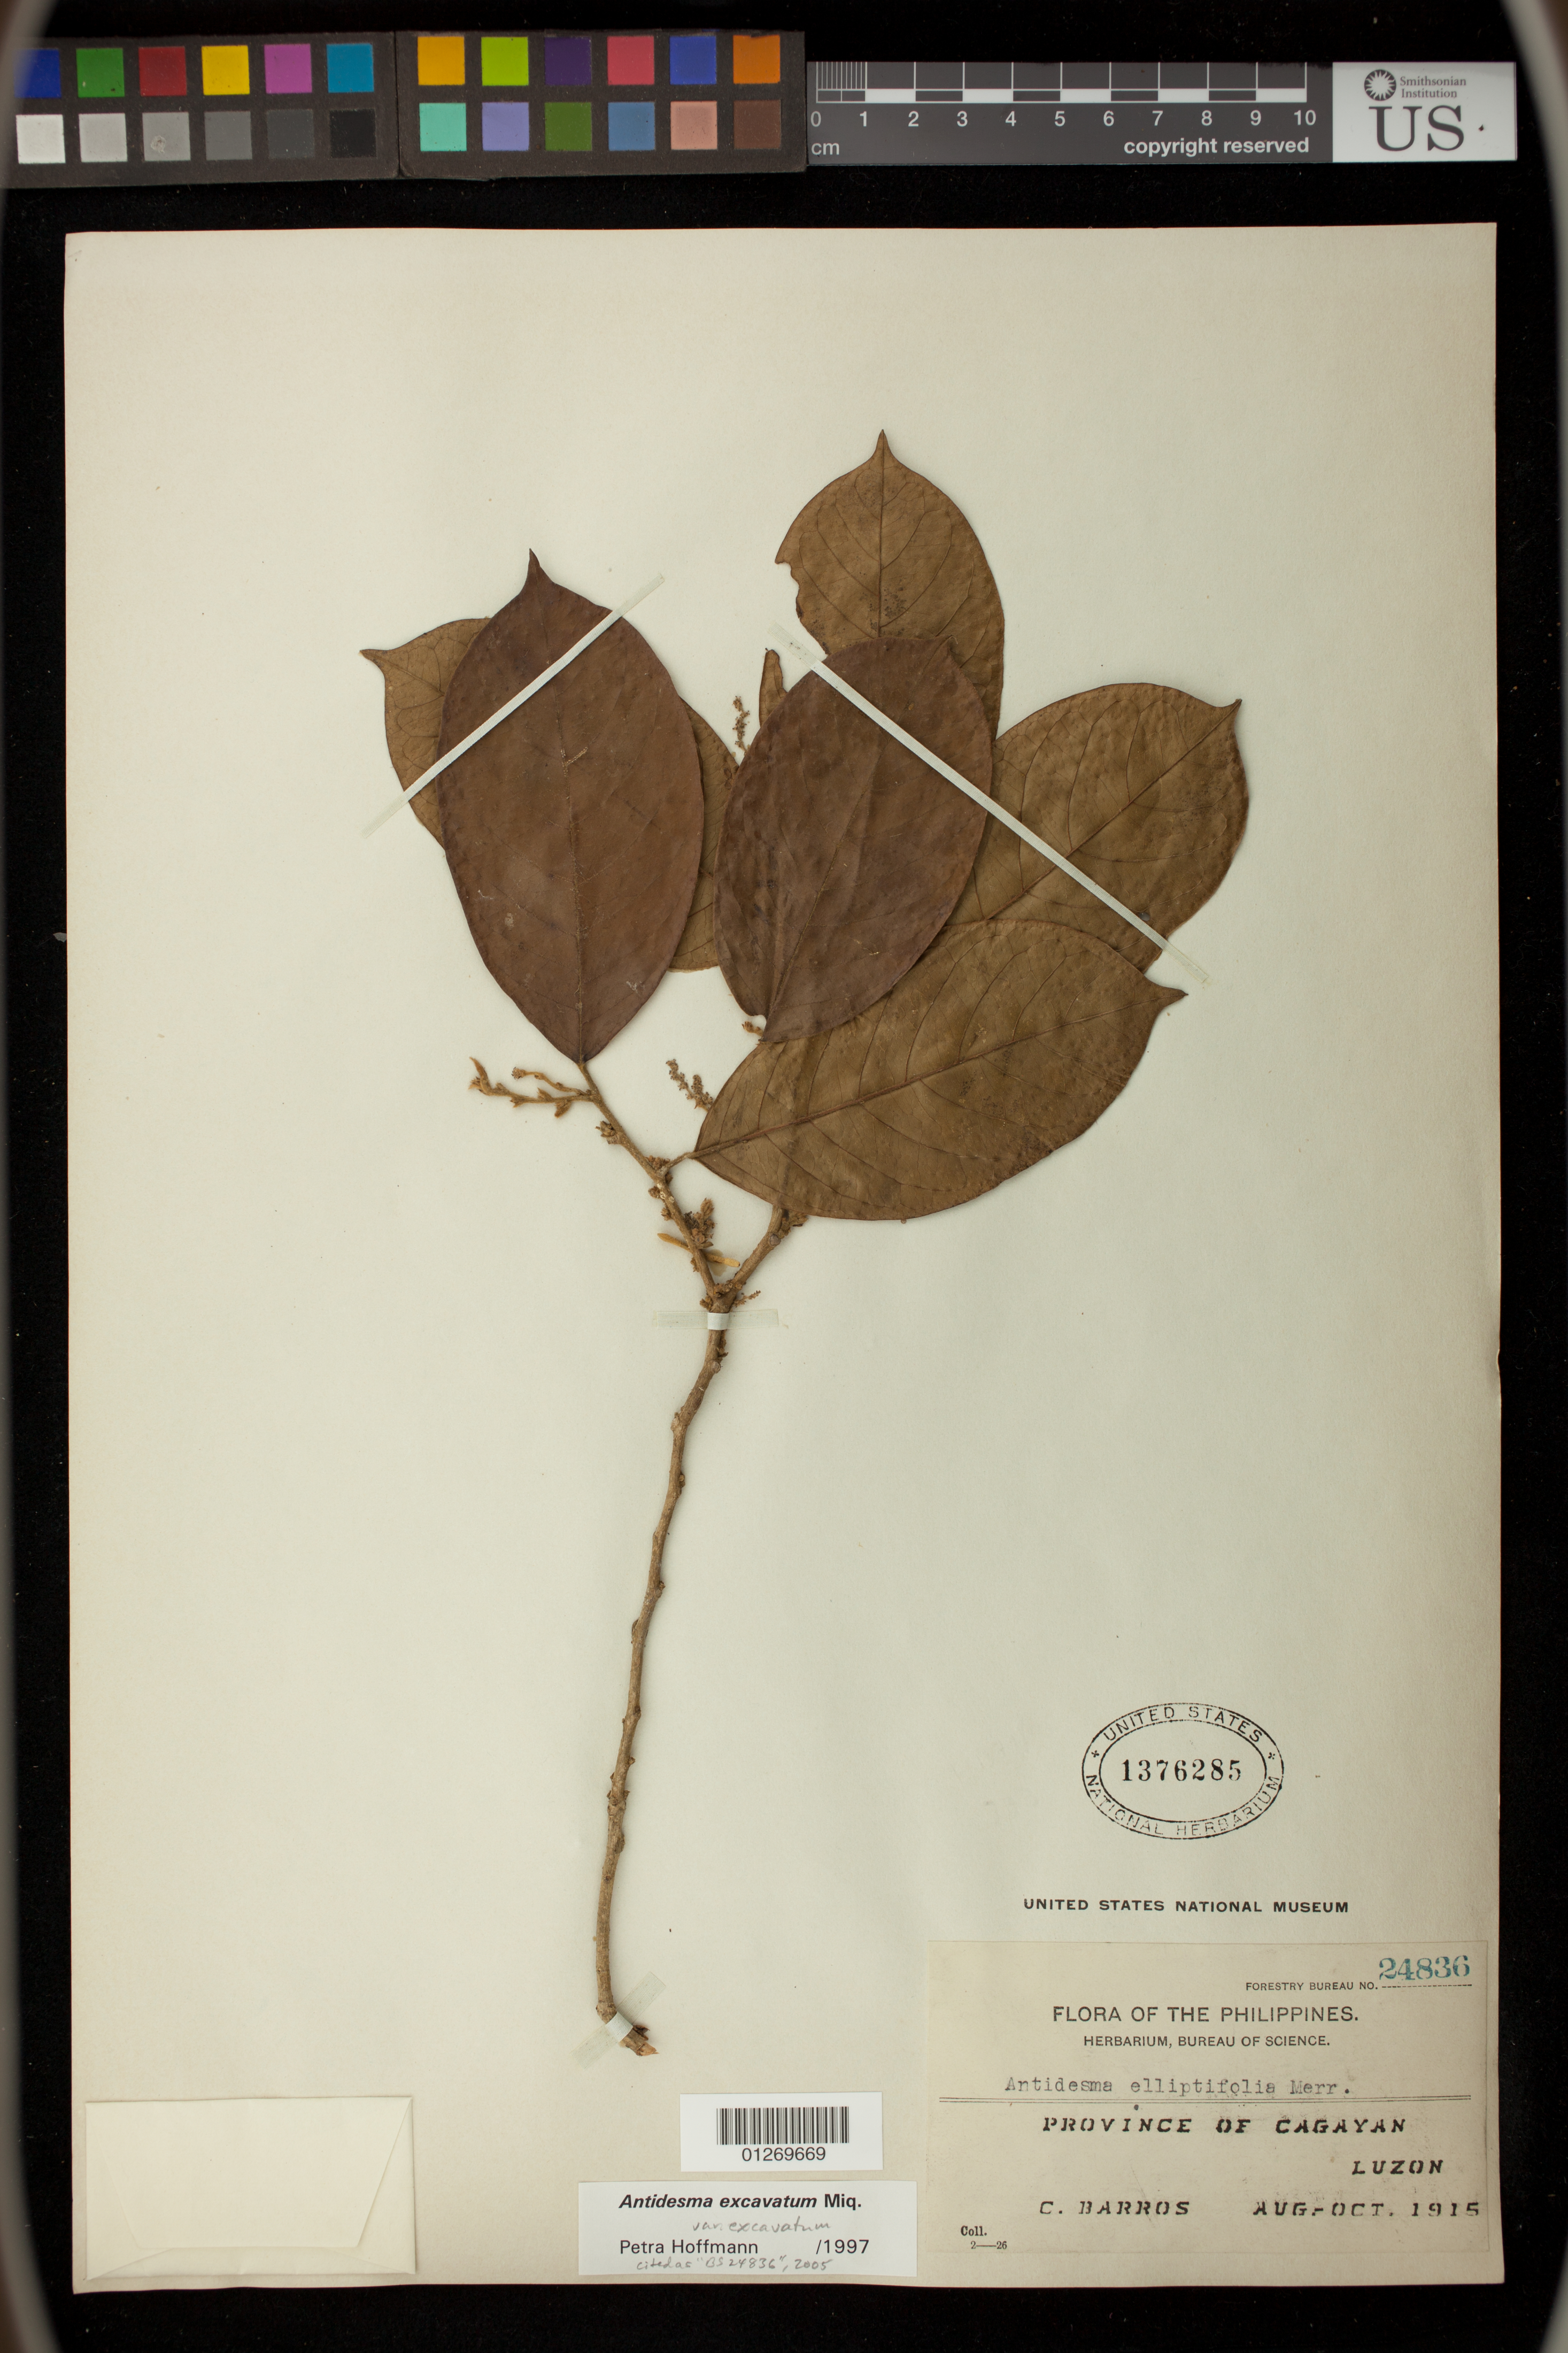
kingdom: Plantae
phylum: Tracheophyta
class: Magnoliopsida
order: Malpighiales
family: Phyllanthaceae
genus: Antidesma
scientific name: Antidesma excavatum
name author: Miq.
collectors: C. Barros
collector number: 24836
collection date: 1915-08/1915-10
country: Philippines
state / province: Cagayan Valley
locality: Luzon Island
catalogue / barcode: US 1376285